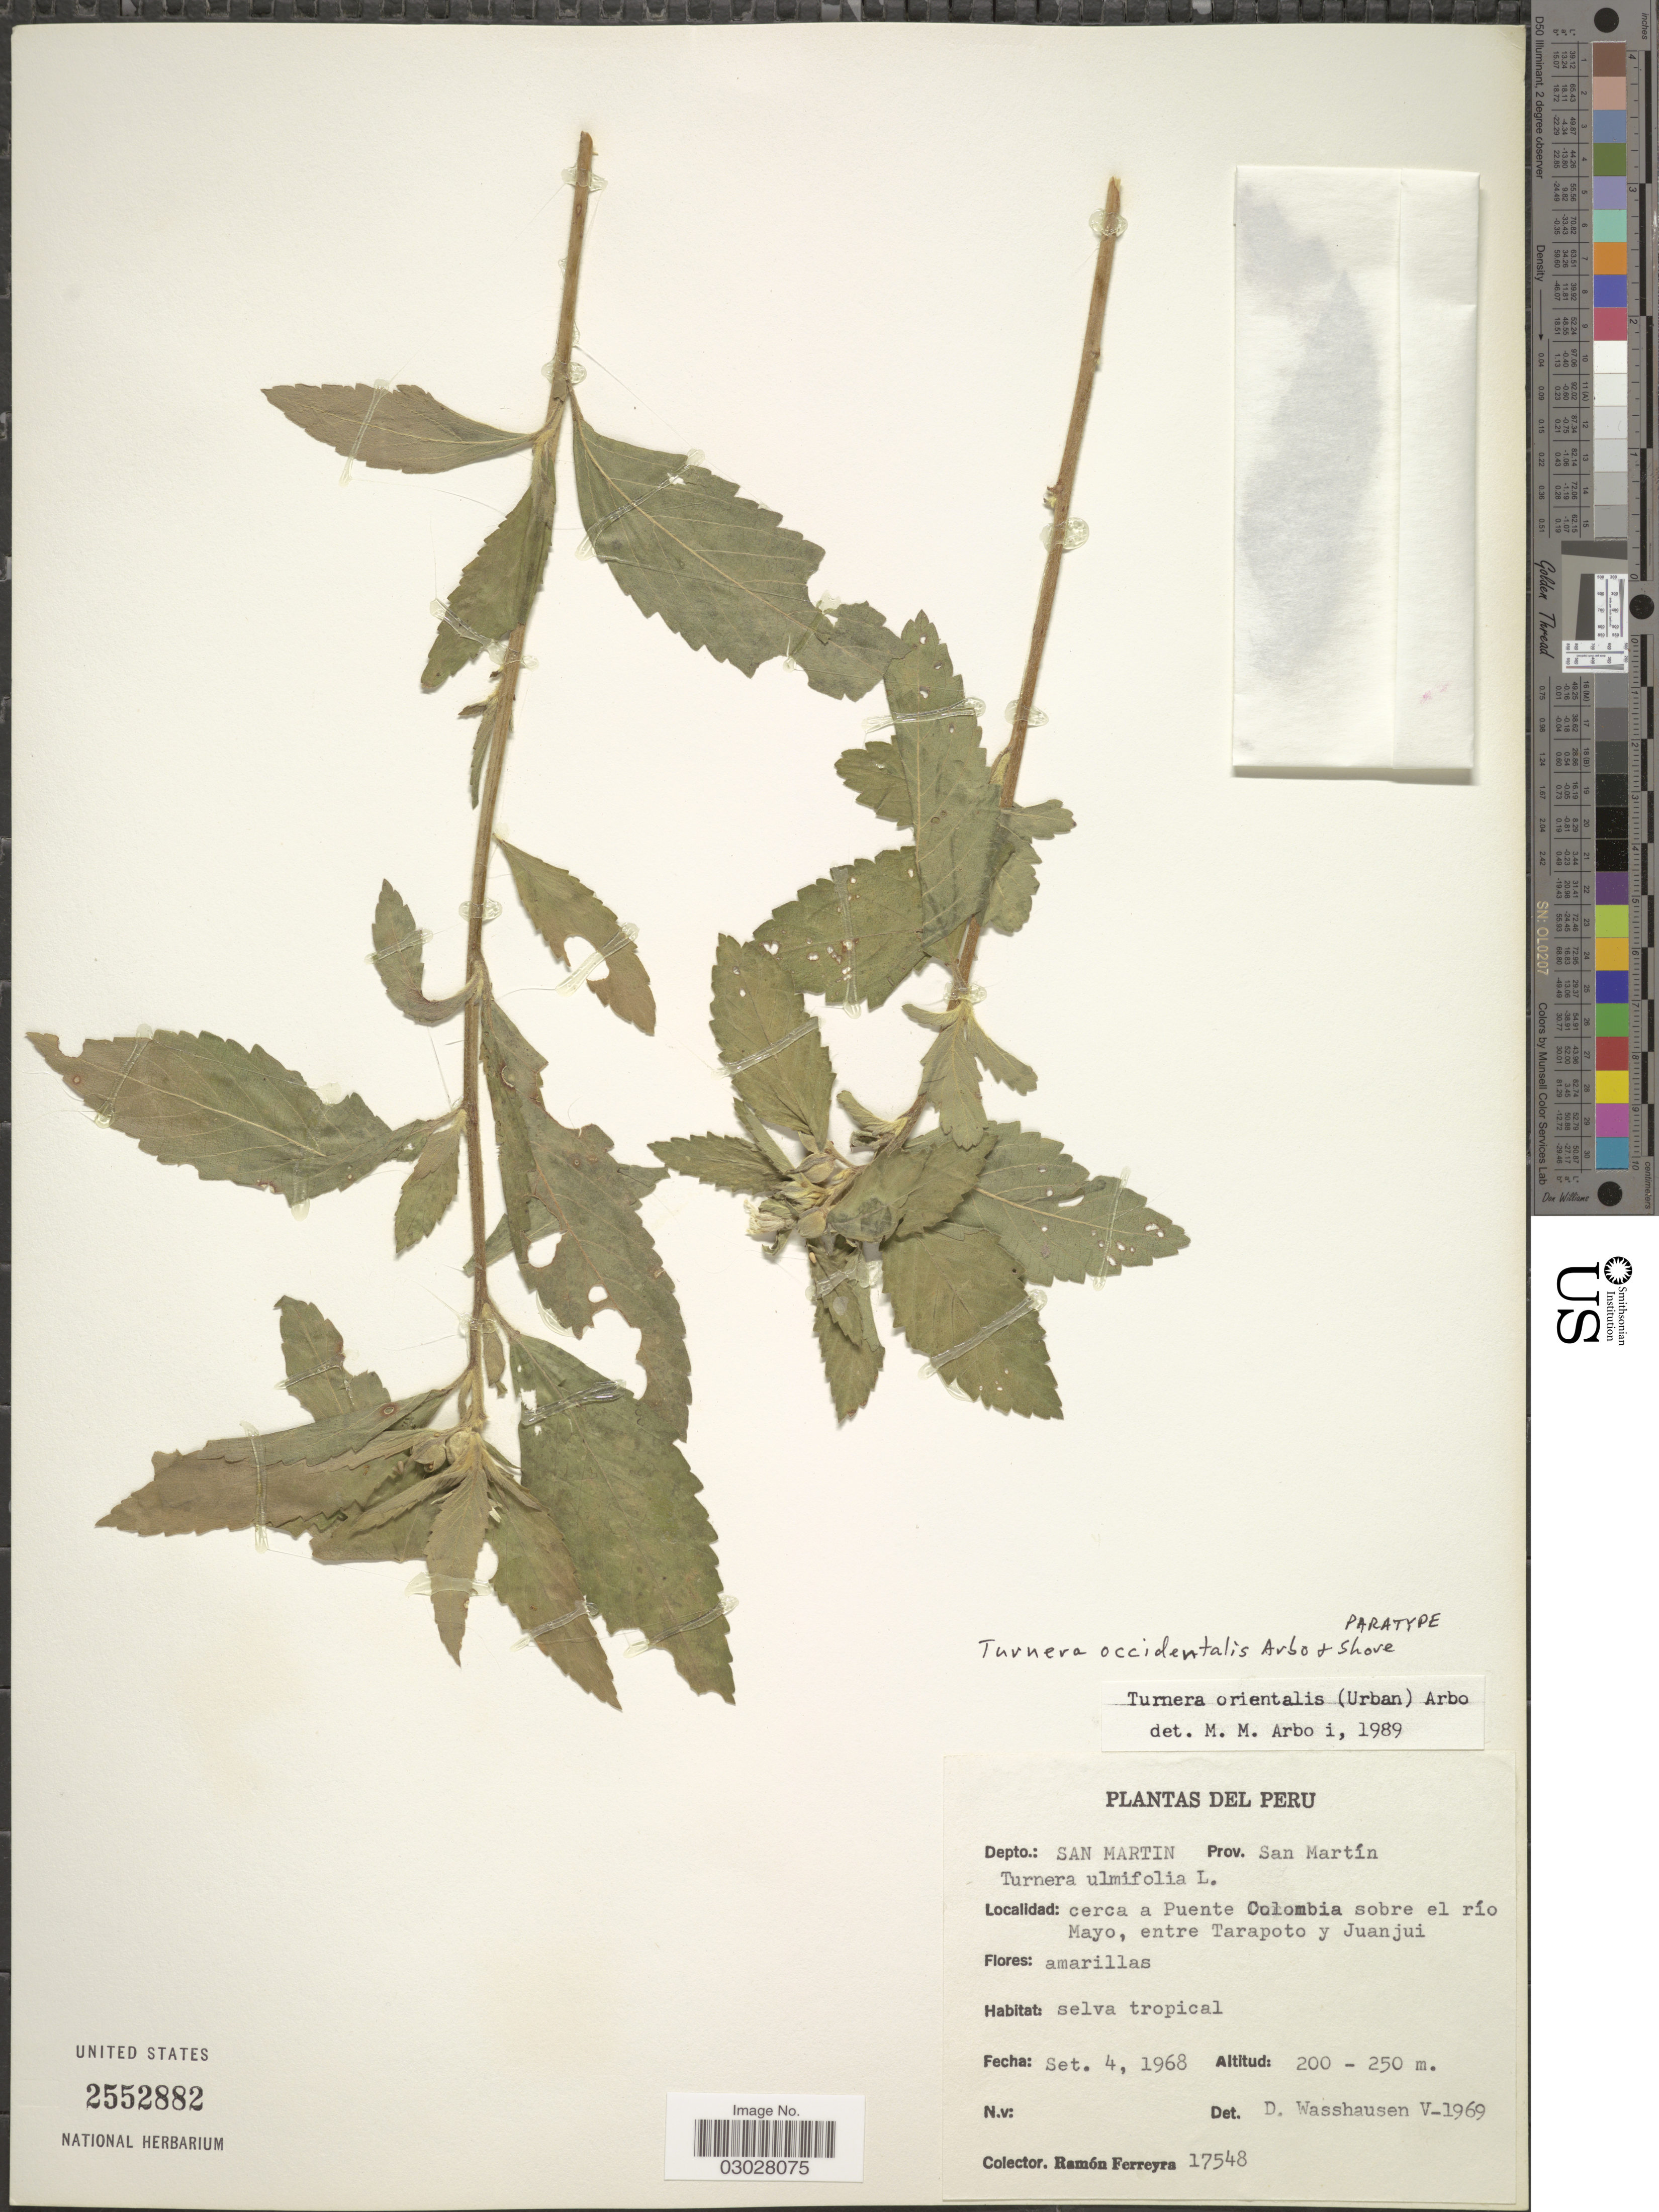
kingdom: Plantae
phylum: Tracheophyta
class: Magnoliopsida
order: Malpighiales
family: Turneraceae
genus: Turnera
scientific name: Turnera occidentalis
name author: Arbo & Shore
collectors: R. A. Ferreyra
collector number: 17548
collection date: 1968-09-04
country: Peru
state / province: San Martín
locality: Depto.: San Martin. Prov. San Martín. Cerca a Puente Colombia sobre el río Mayo, entre Tarapoto y Juanjui.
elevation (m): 200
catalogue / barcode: US 2552882